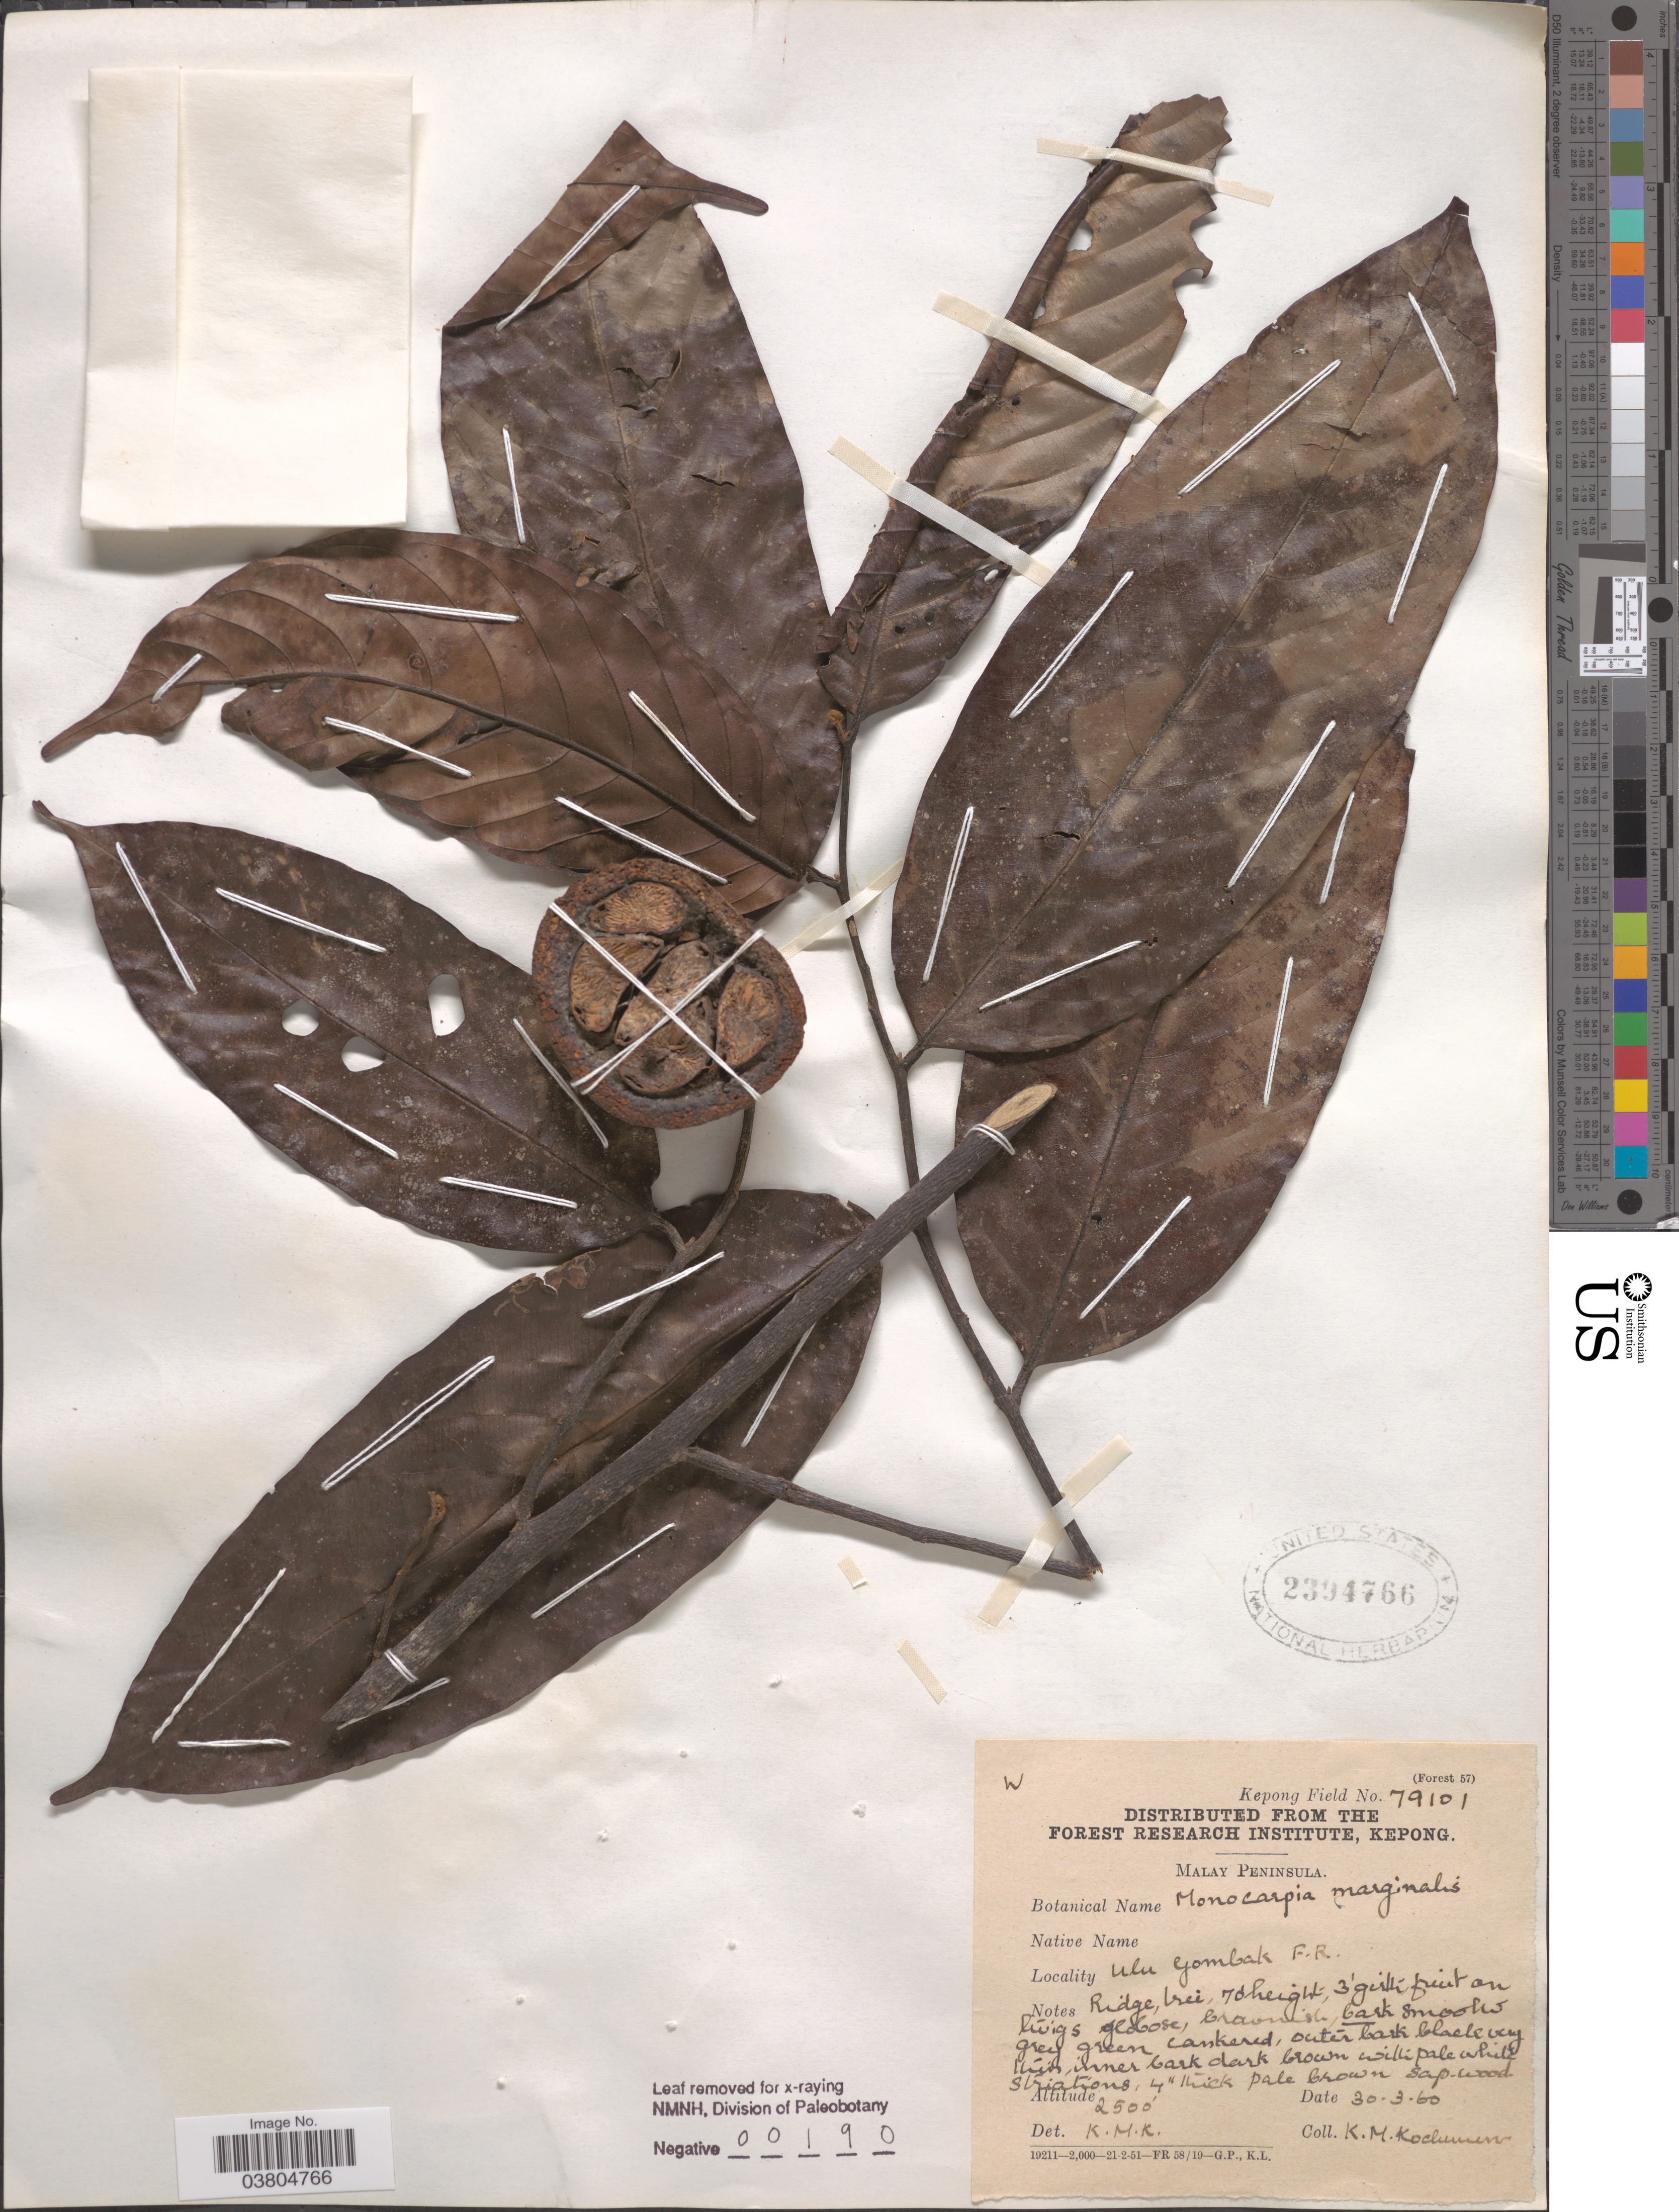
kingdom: Plantae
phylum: Tracheophyta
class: Magnoliopsida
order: Magnoliales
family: Annonaceae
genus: Monocarpia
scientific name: Monocarpia marginalis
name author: (Scheff.) J. Sinclair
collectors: K. Kochummen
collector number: Kepong Field 79101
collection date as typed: Transcribed d/m/y: 30/3/60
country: Malaysia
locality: Malay Peninsula. Ulu Gombak F.R.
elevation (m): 762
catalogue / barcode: US 2394766